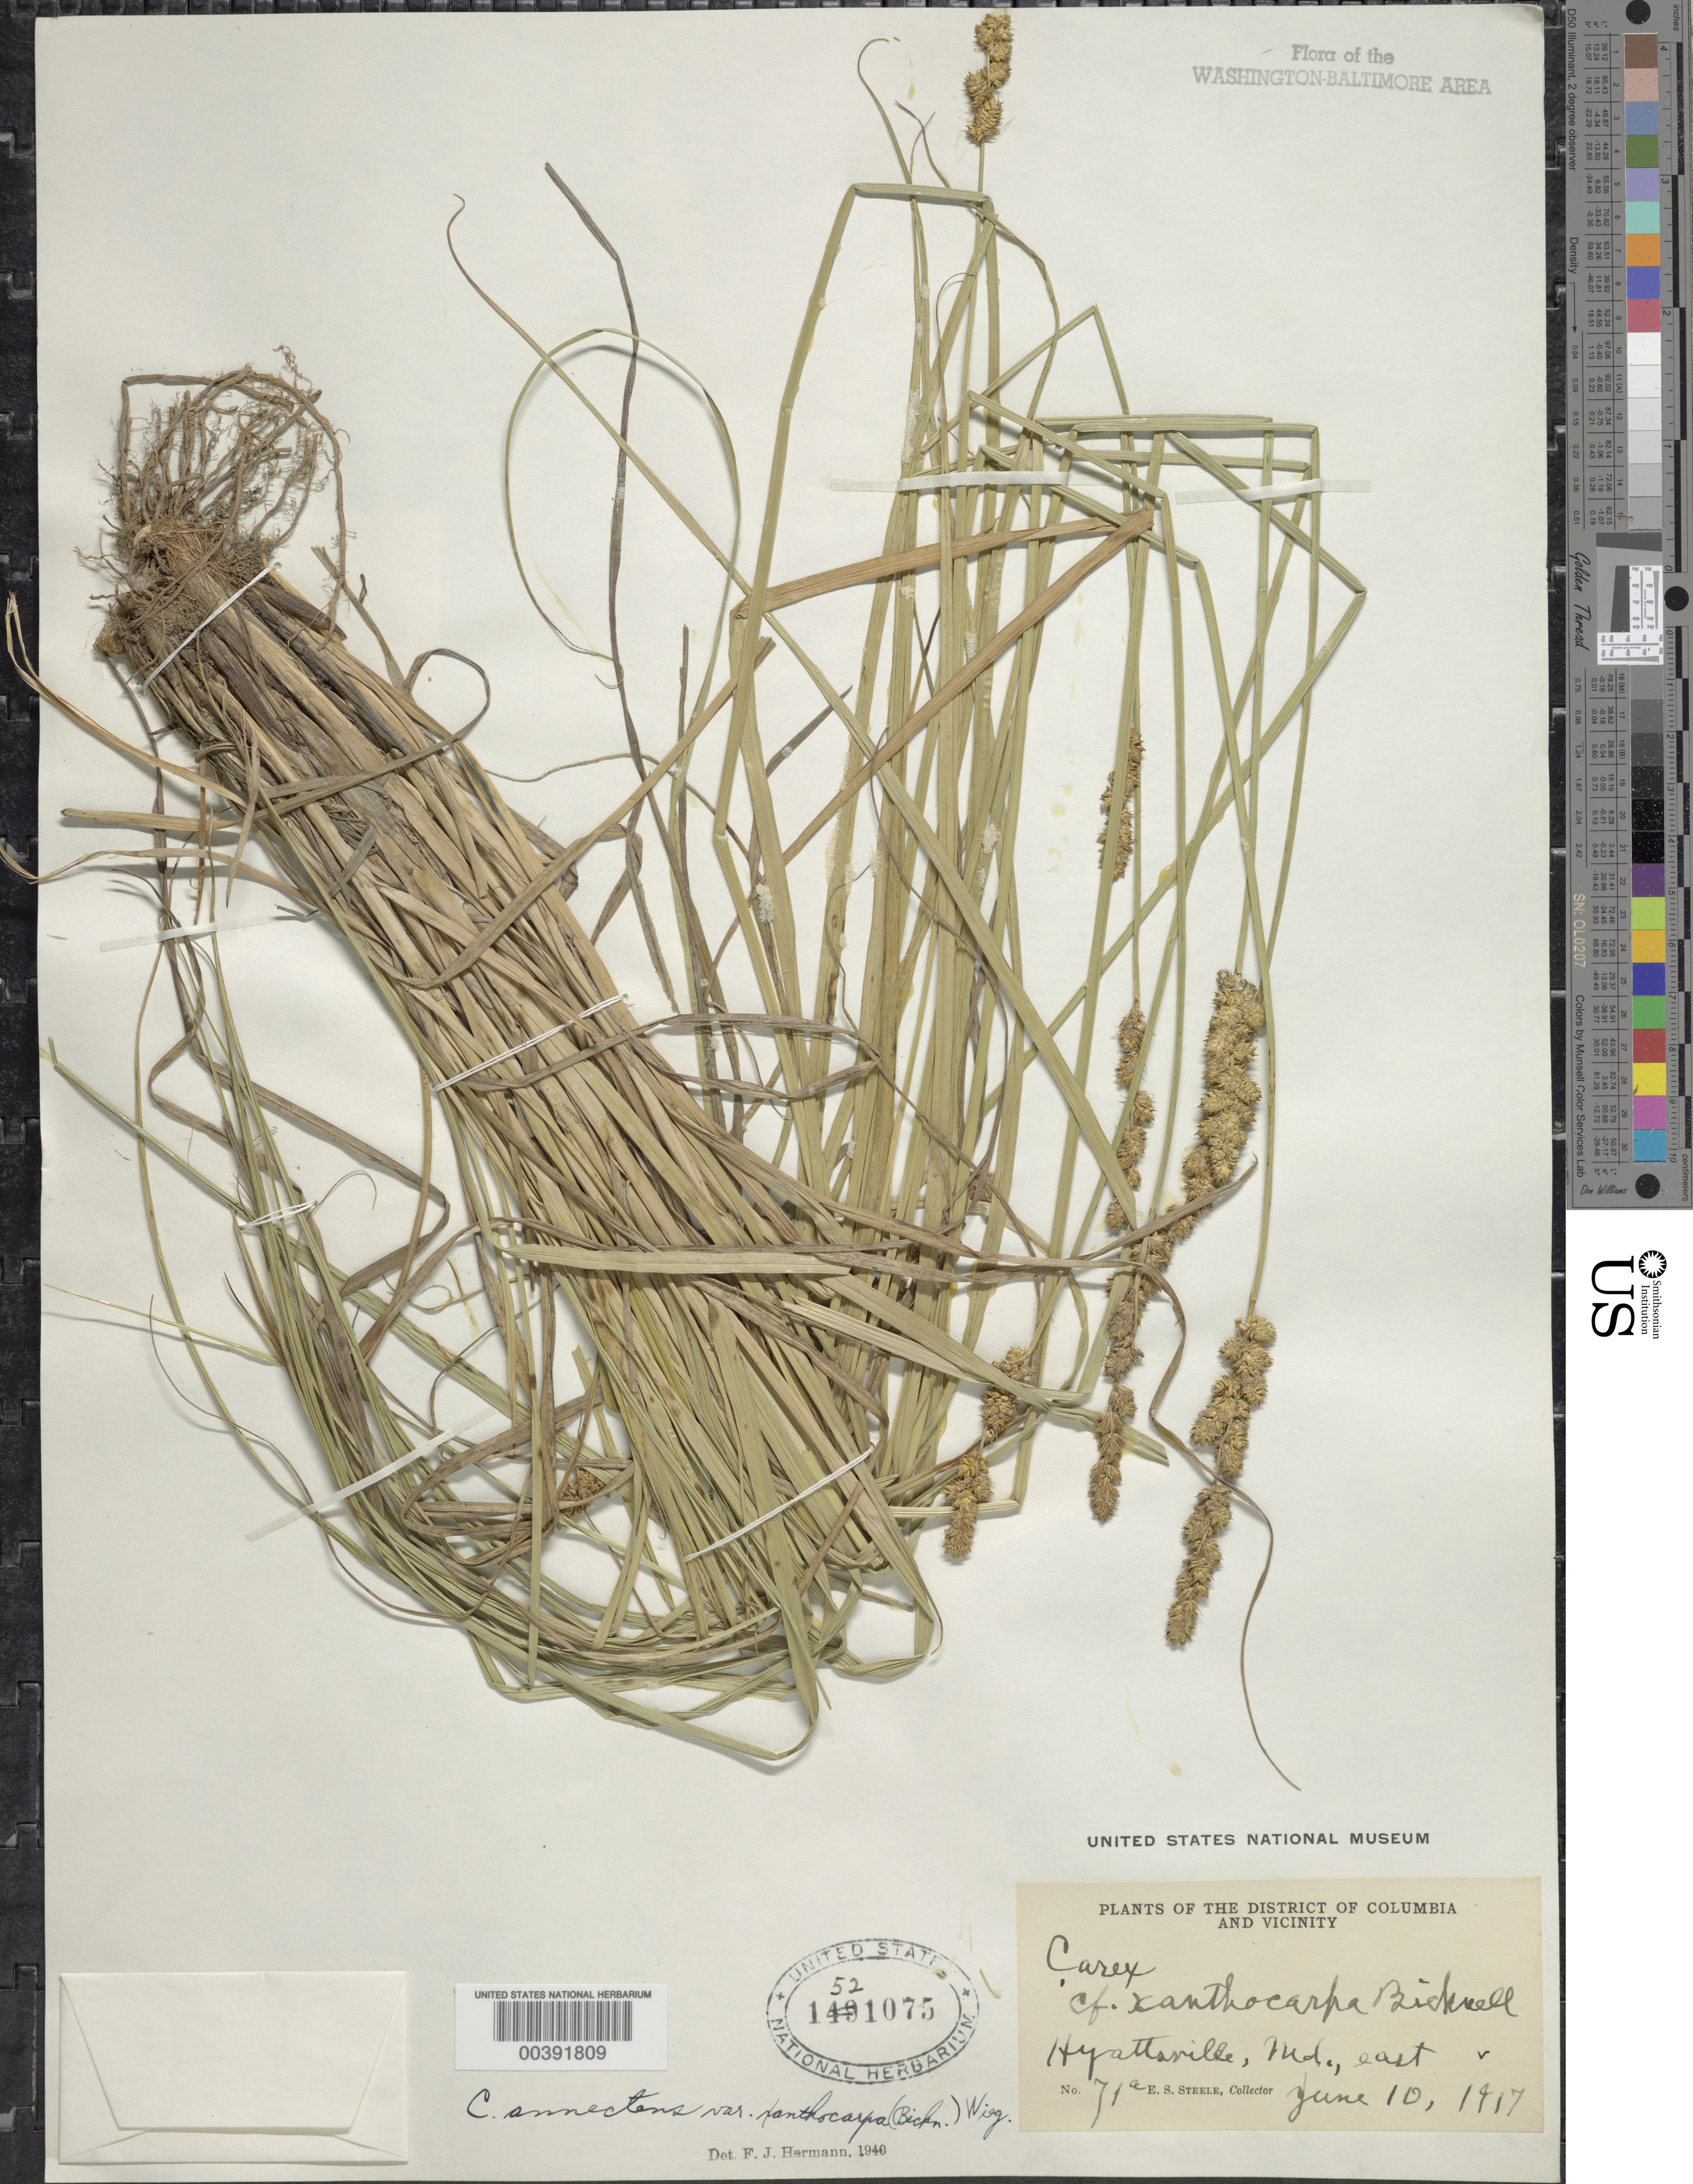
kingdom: Plantae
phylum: Tracheophyta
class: Liliopsida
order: Poales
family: Cyperaceae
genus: Carex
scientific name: Carex annectens var. xanthocarpa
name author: (Kük.) Wiegand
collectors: E. Steele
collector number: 71A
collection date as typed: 10 Jun 1917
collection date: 1917-06-10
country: United States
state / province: Maryland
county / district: Prince George's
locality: Hyattsville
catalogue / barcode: US 1521075